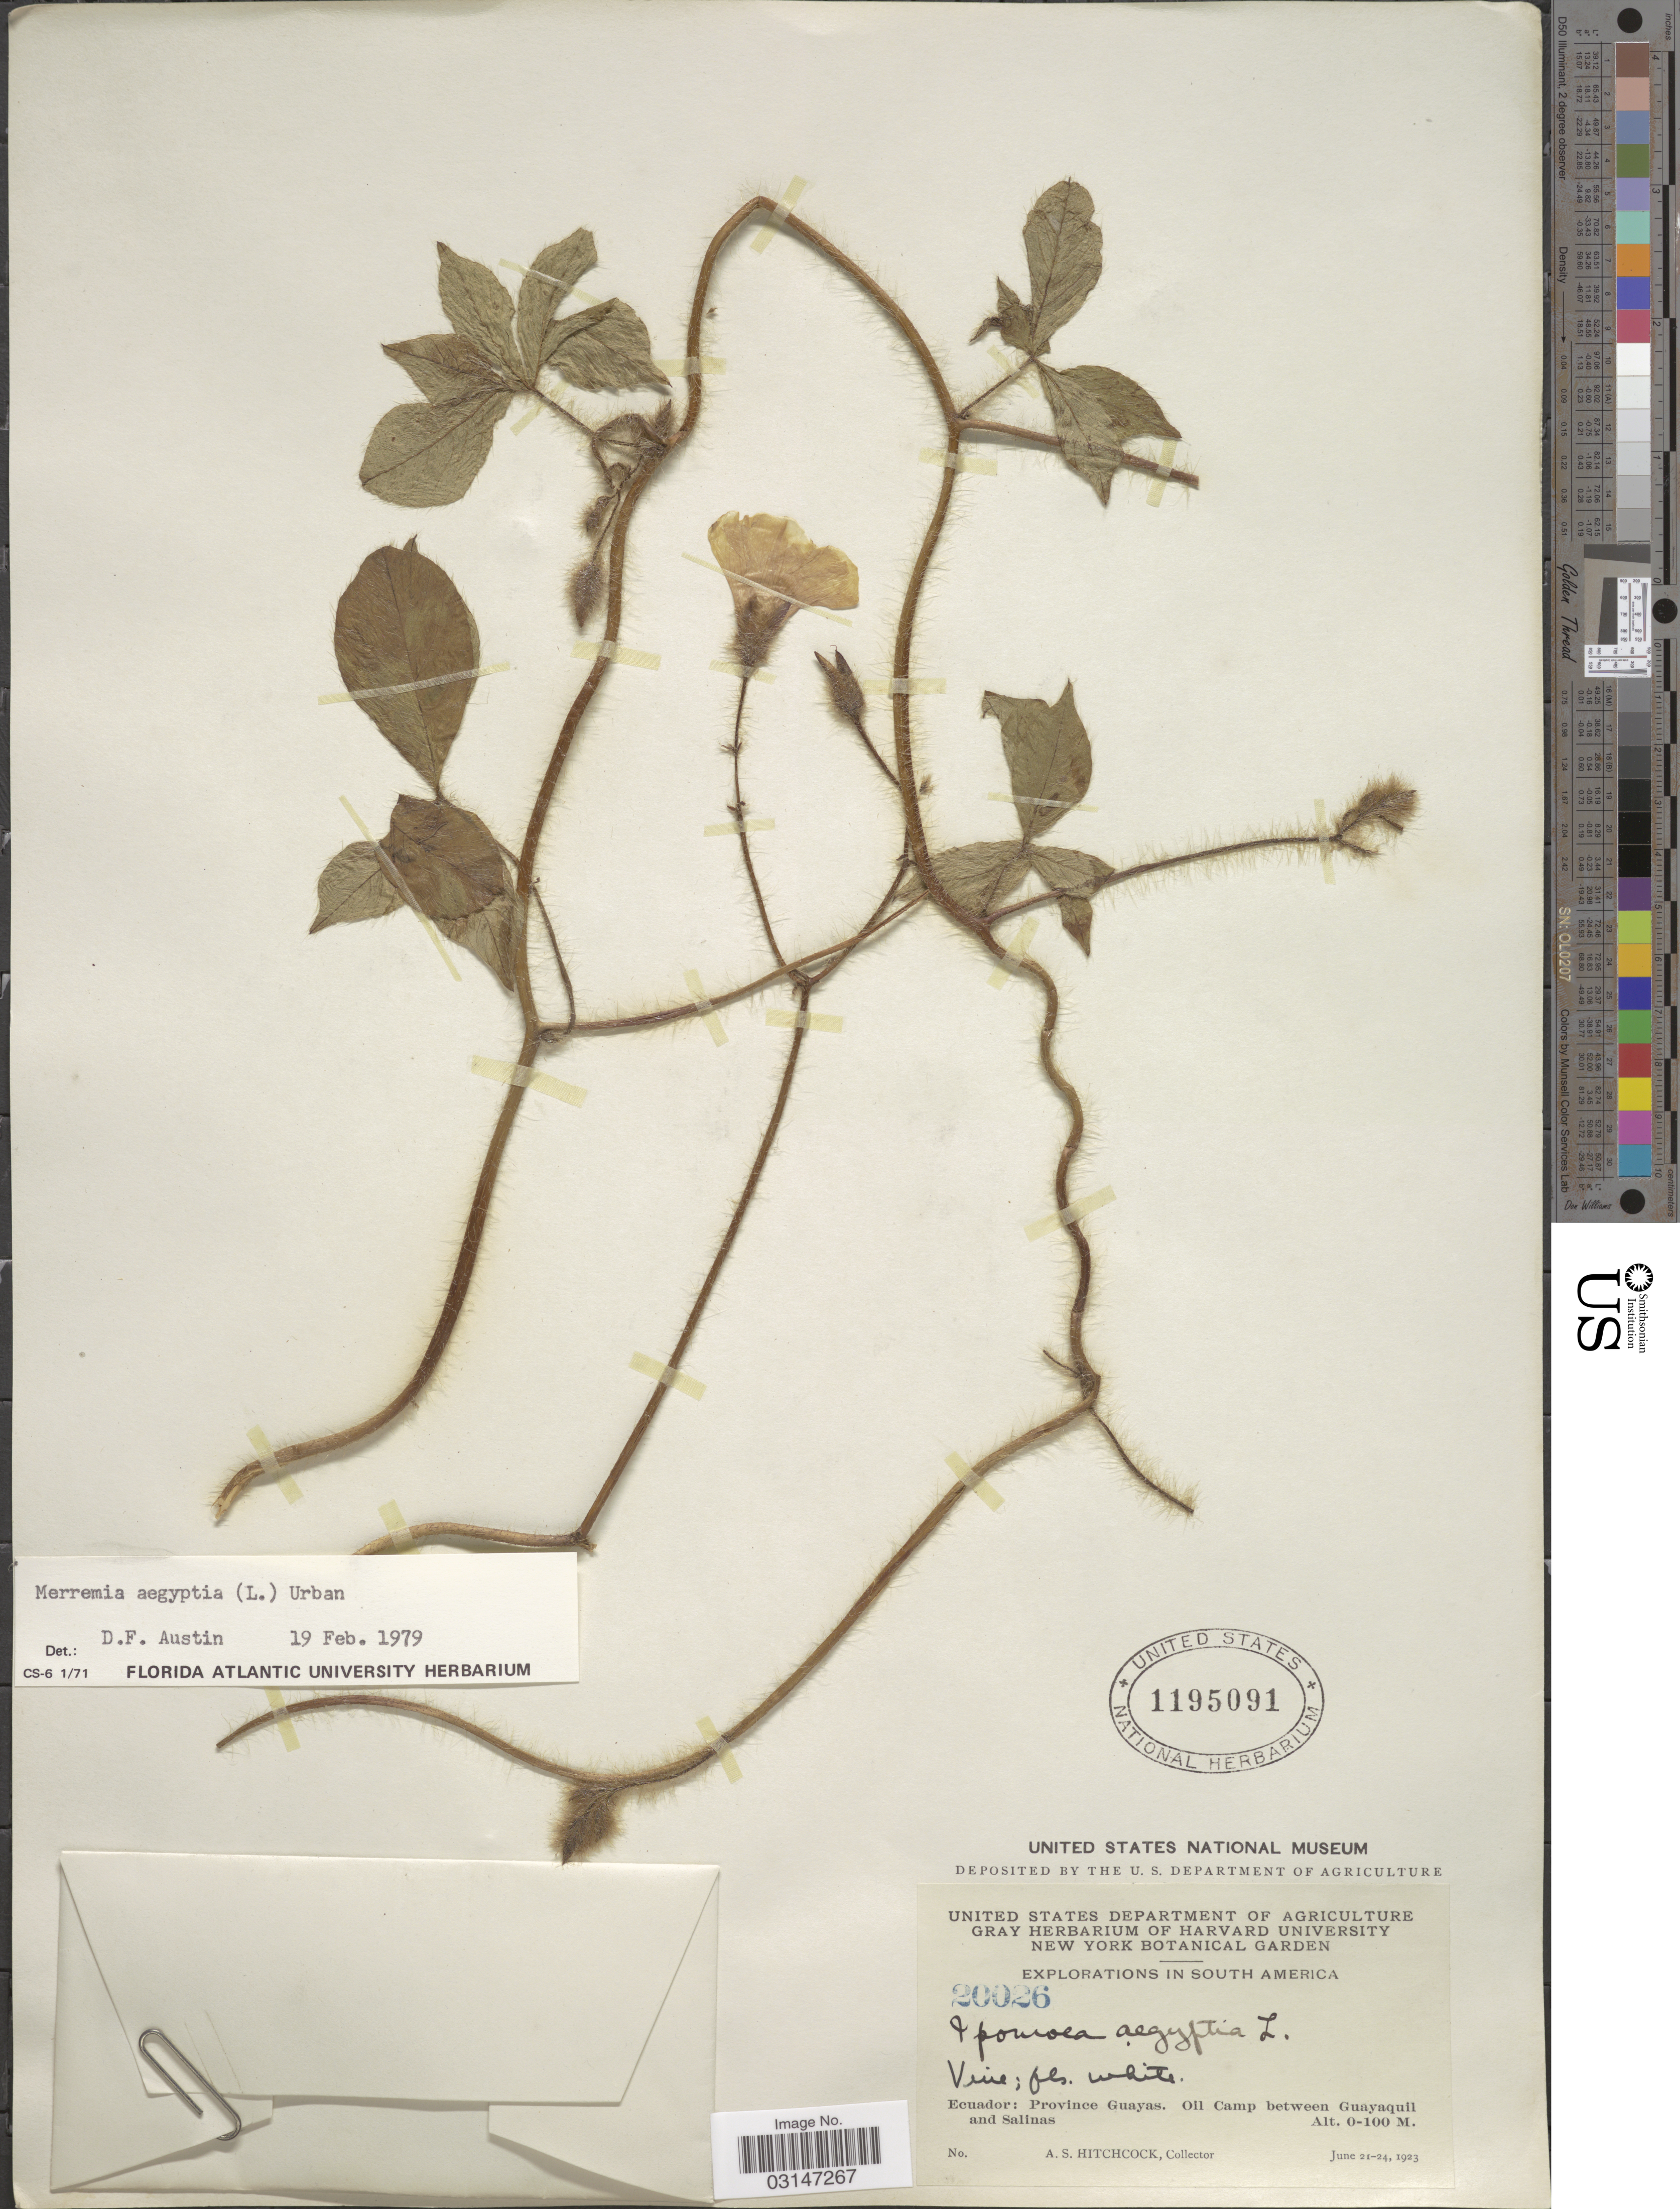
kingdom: Plantae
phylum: Tracheophyta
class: Magnoliopsida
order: Solanales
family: Convolvulaceae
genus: Distimake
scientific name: Distimake aegyptius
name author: (L.) A. R. Simões & Staples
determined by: Strong, Mark T., (BOT), Smithsonian Institution - National Museum of Natural History (UNITED STATES)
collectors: A. S. Hitchcock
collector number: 20026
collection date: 1923-06-21/1923-06-24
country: Ecuador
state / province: Guayas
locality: Oil Camp between Guayaquil and Salinas.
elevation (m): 0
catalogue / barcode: US 1195091